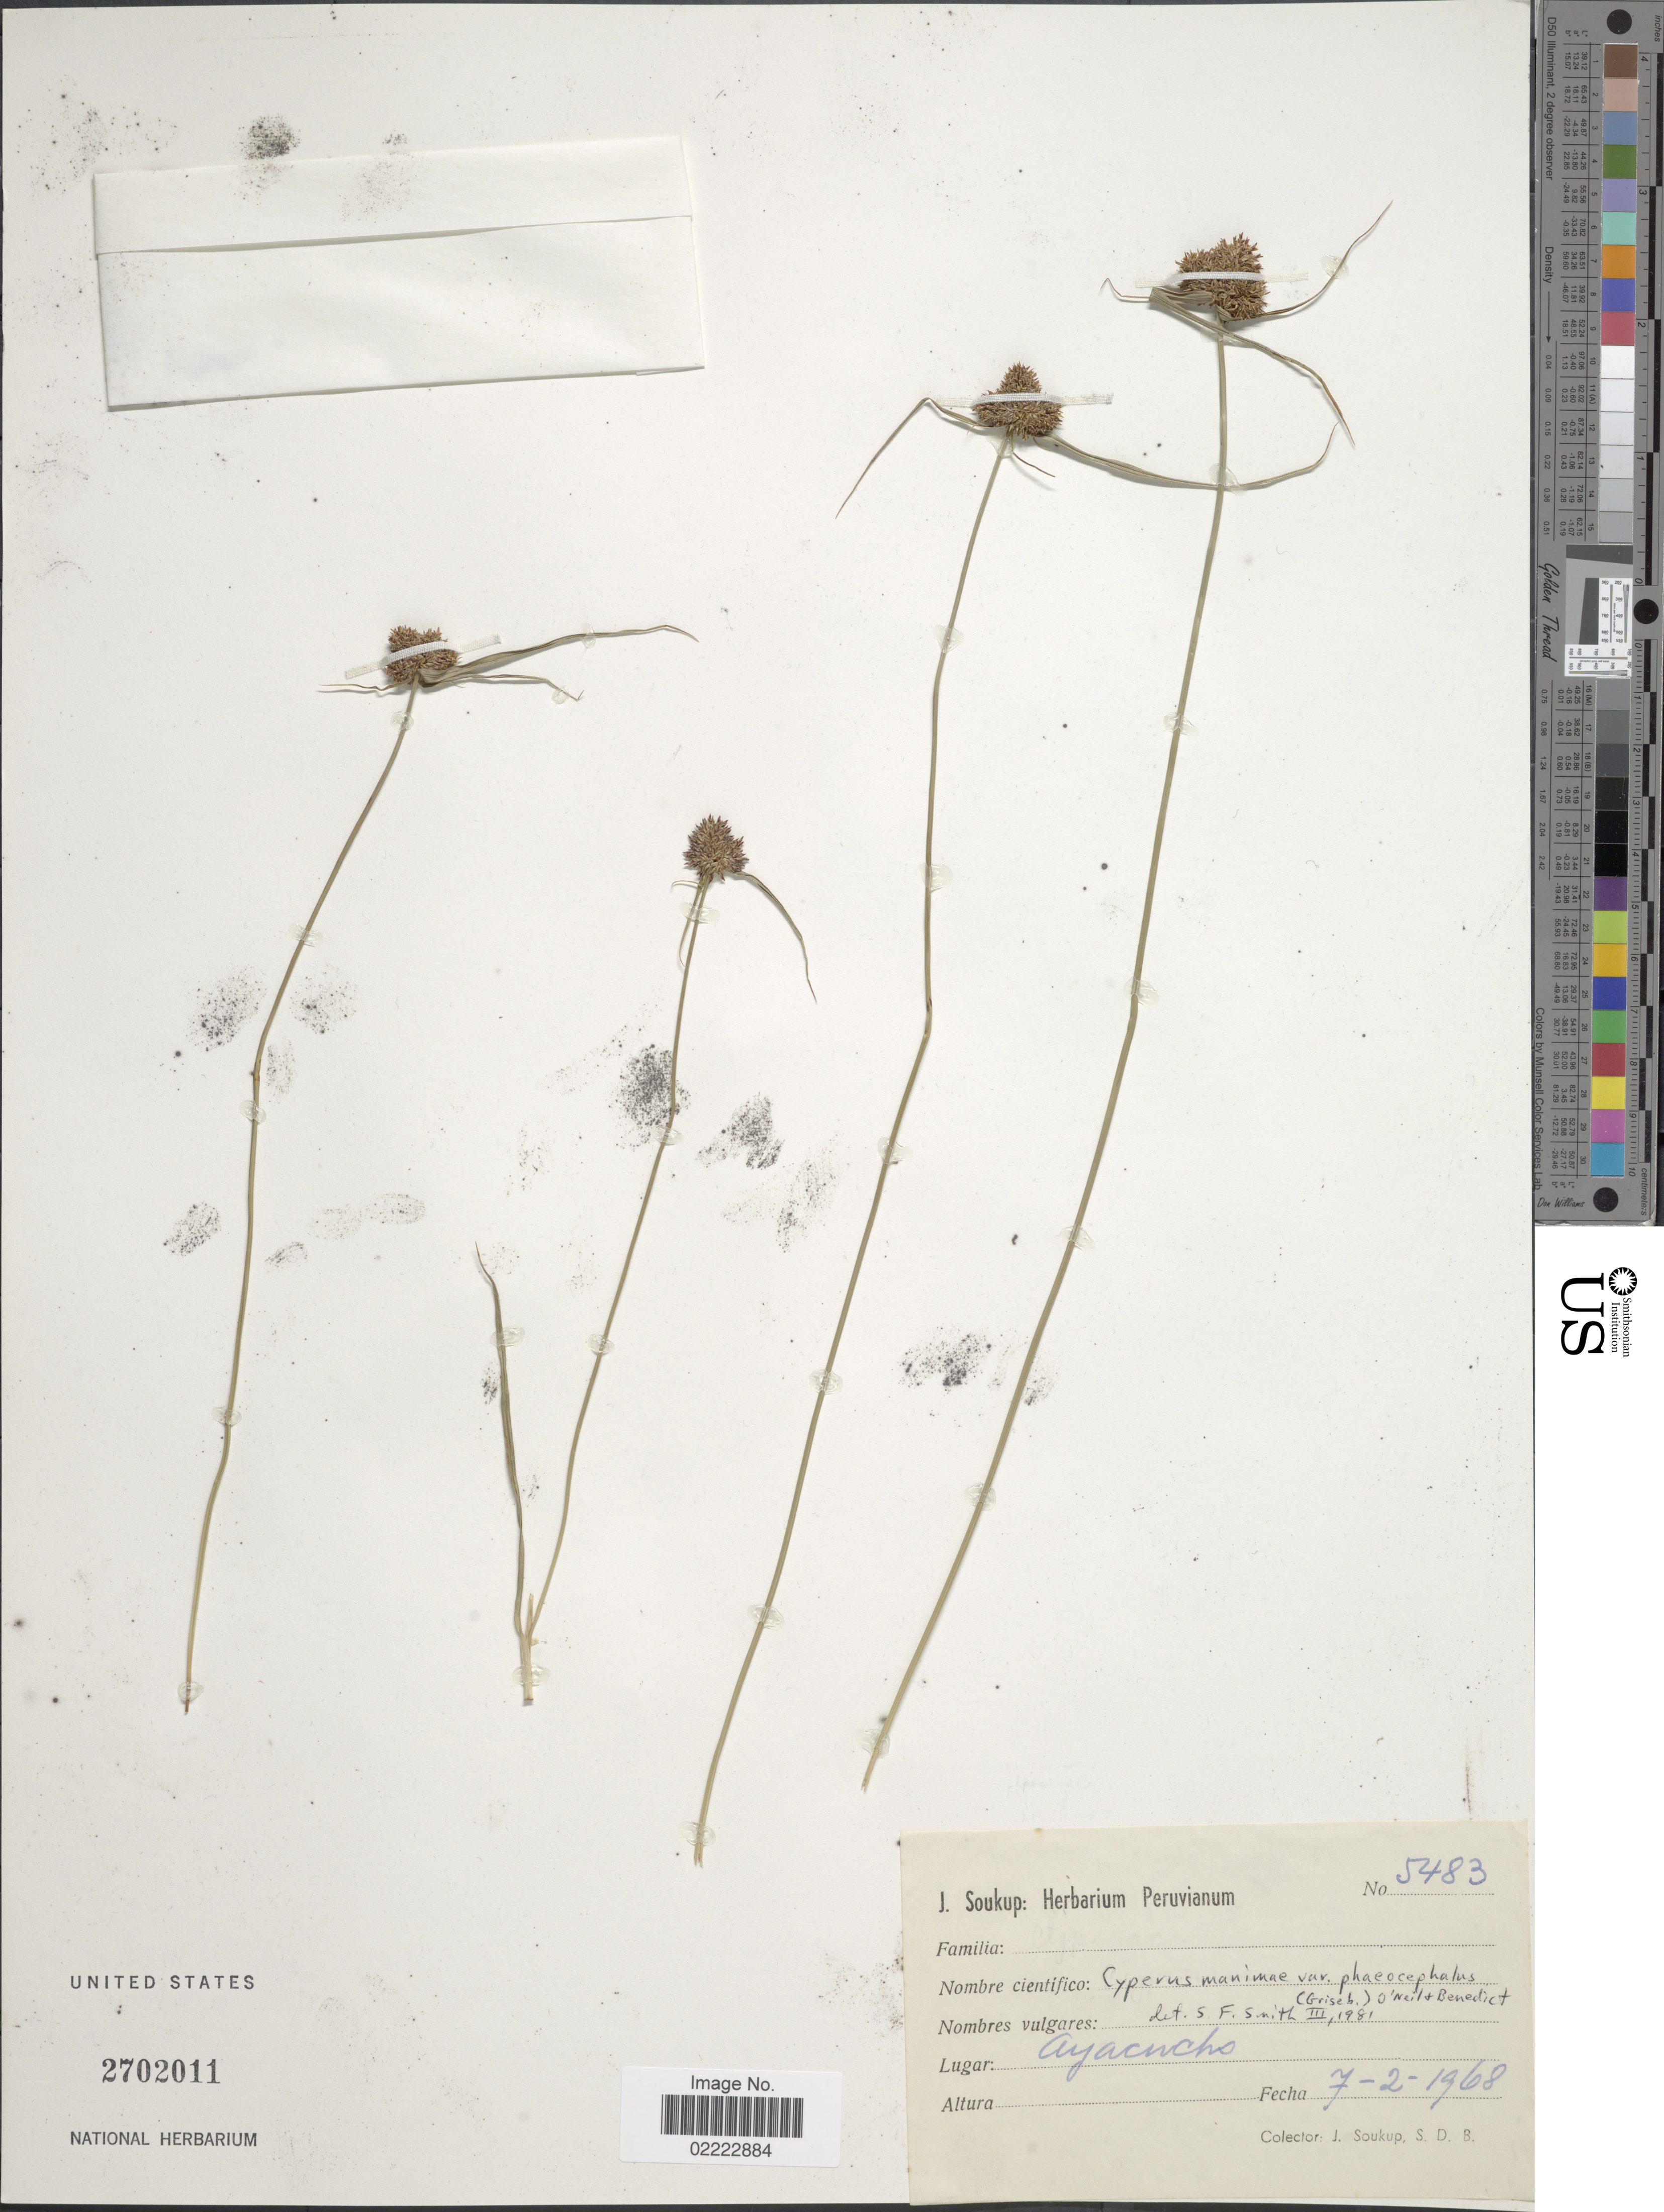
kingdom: Plantae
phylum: Tracheophyta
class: Liliopsida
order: Poales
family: Cyperaceae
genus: Cyperus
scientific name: Cyperus manimae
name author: Kunth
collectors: J. Soukup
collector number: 5483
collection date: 1968-02-07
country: Peru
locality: Ayacucho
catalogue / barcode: US 2702011